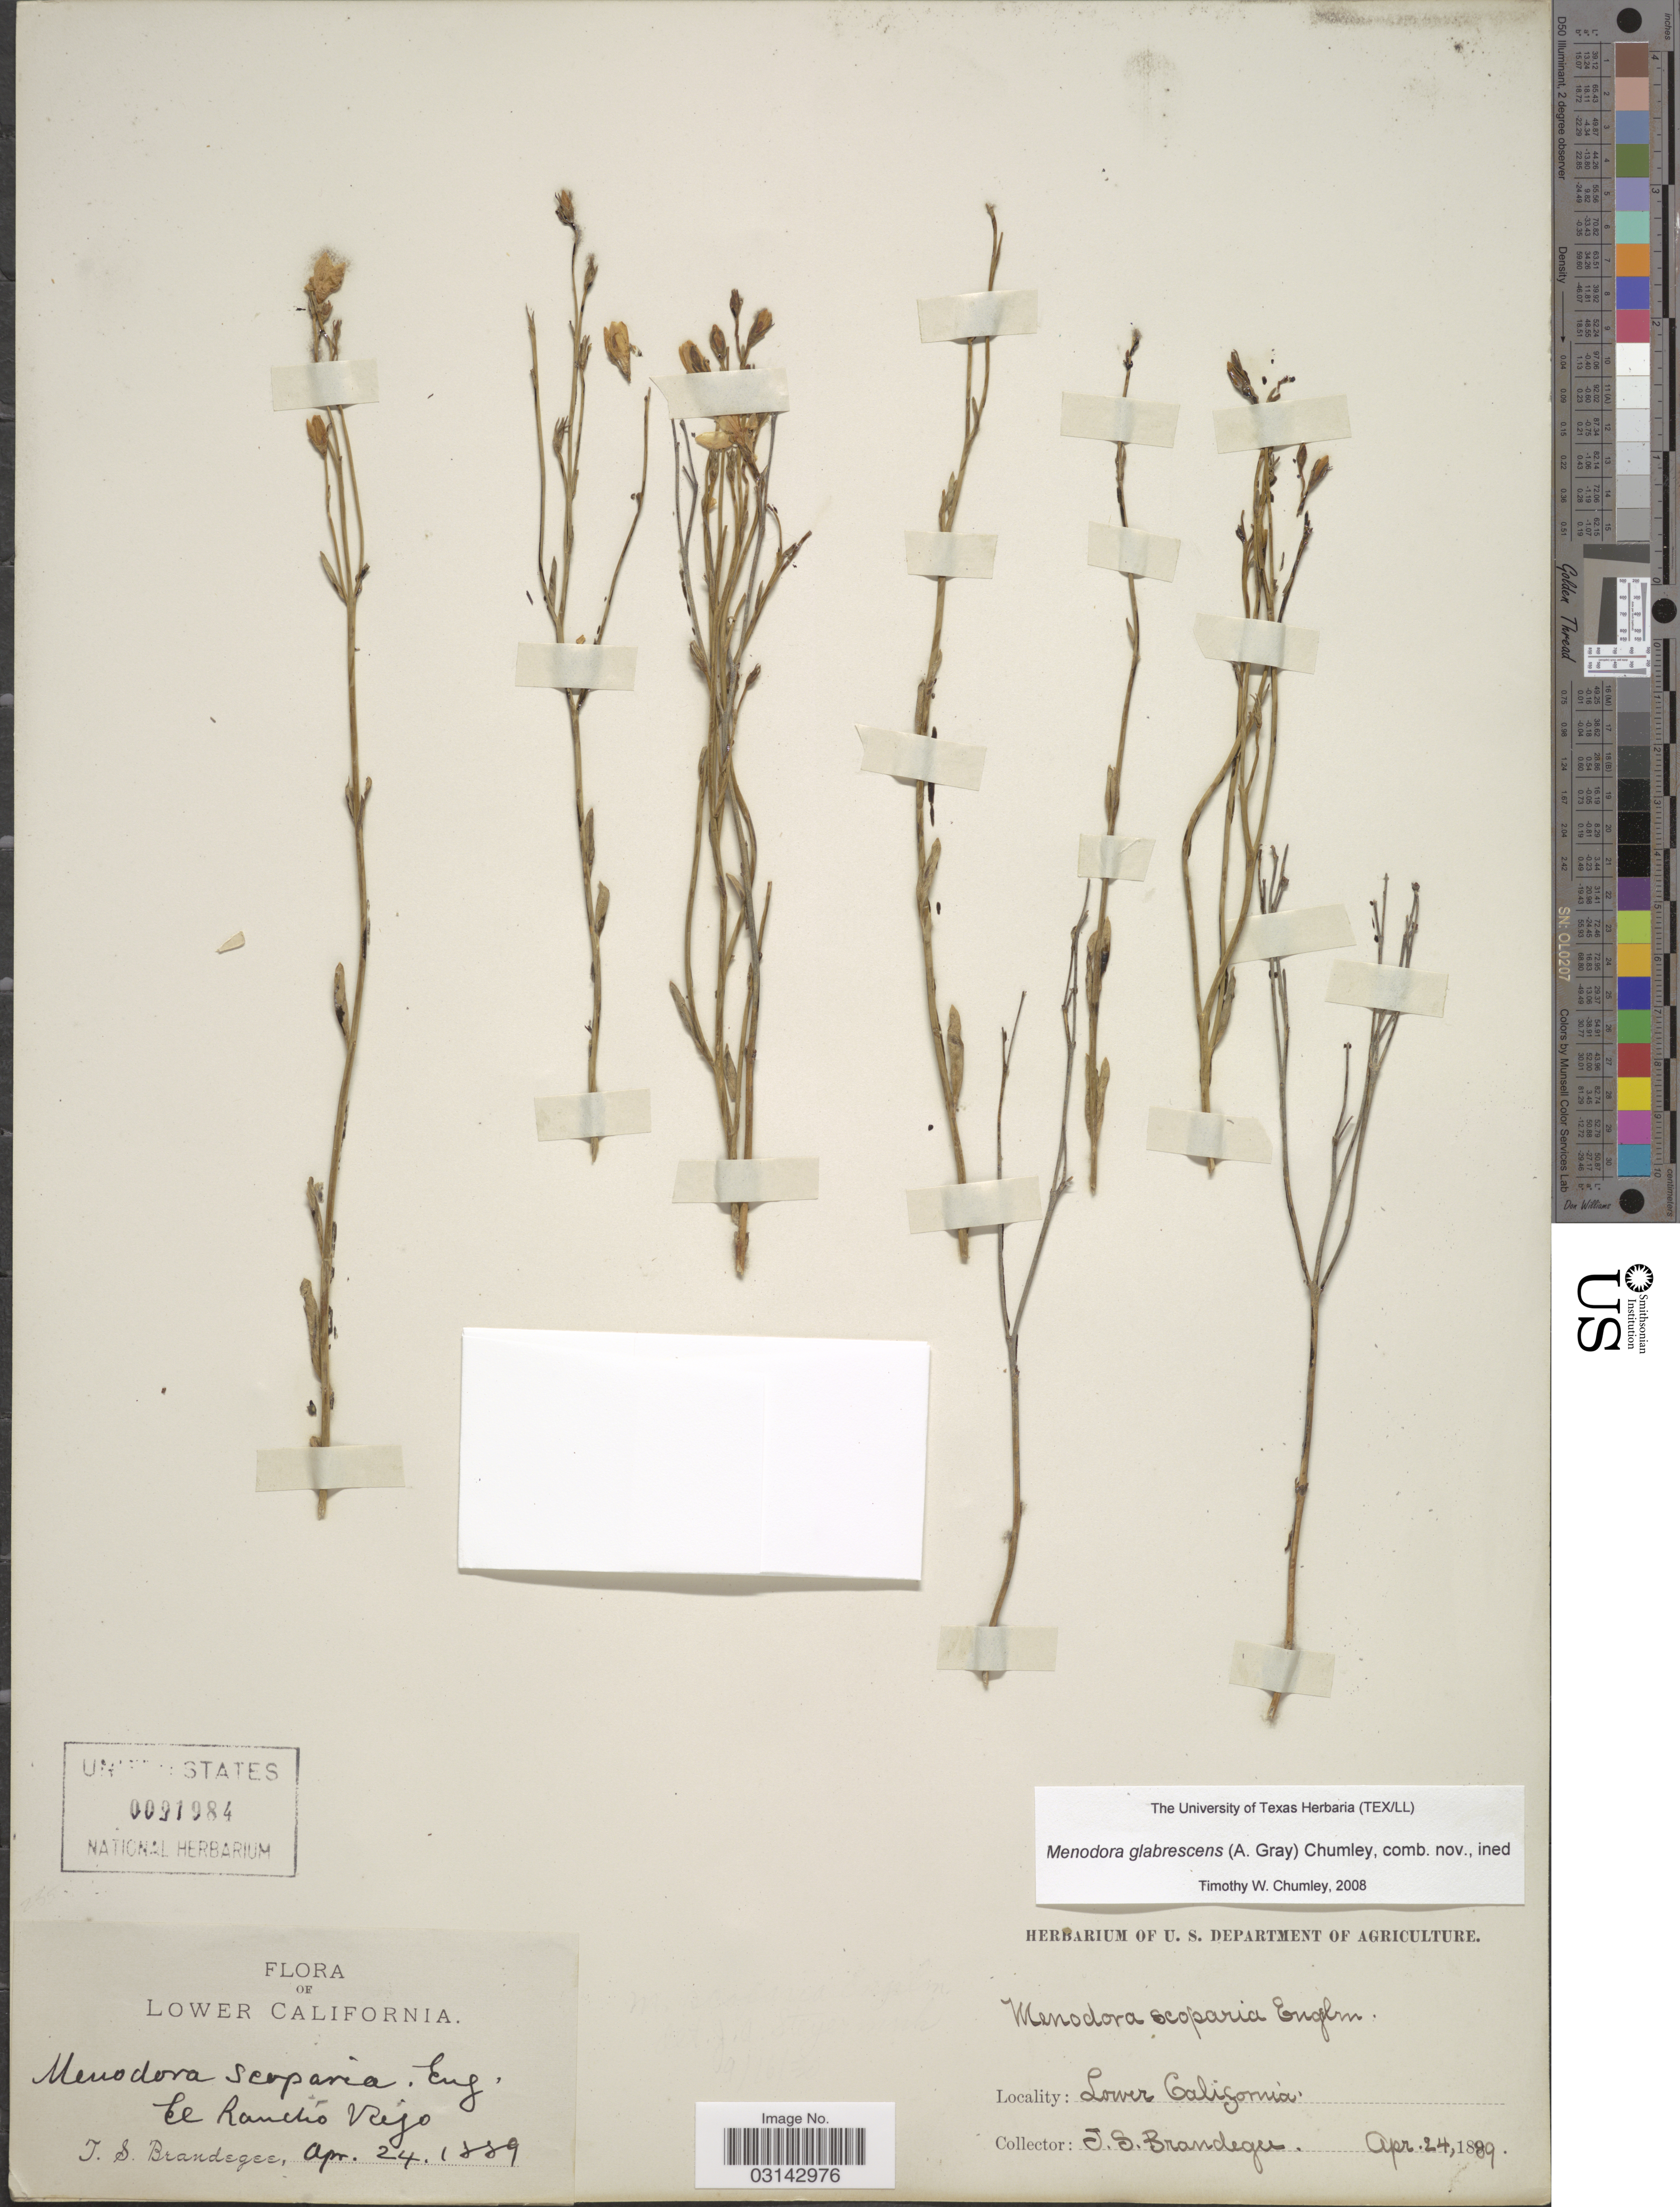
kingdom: Plantae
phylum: Tracheophyta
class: Magnoliopsida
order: Lamiales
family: Oleaceae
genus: Menodora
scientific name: Menodora glabrescens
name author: Chumley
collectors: T. S. Brandegee (herbarium)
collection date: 1889-04-24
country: Mexico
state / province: Baja California Sur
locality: Lower California. El Rancho Viejo.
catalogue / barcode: US 91984